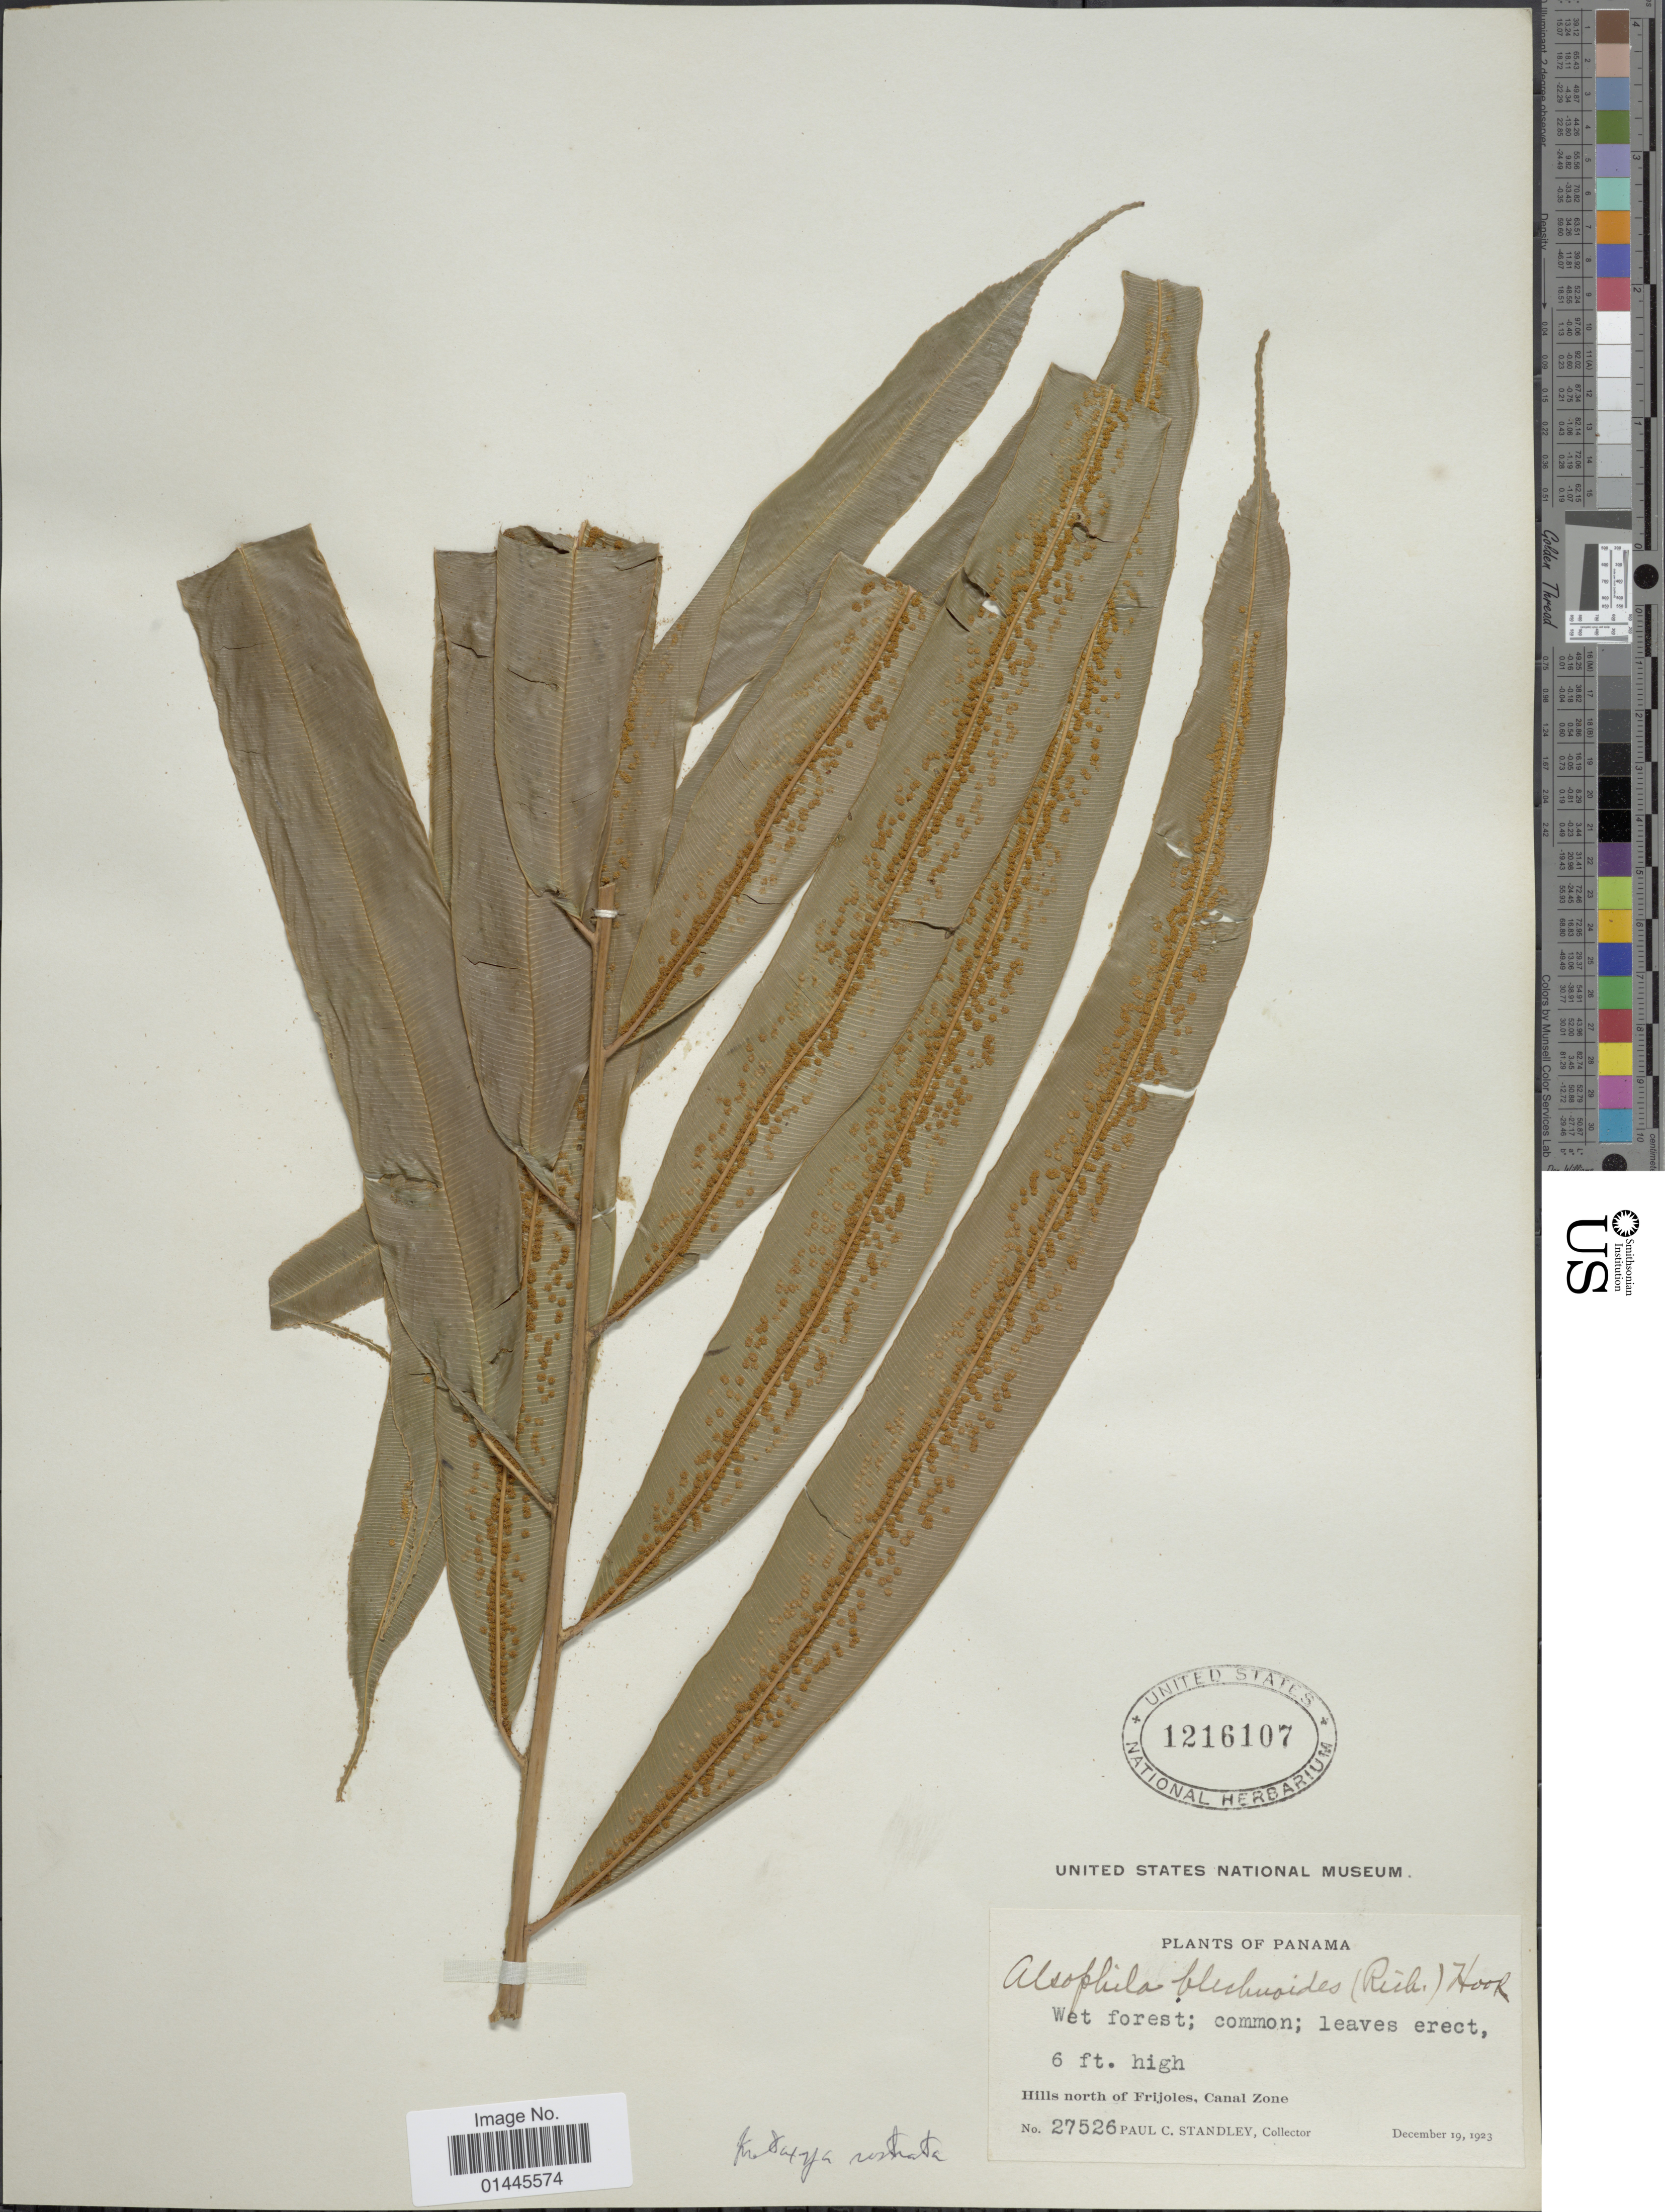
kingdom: Plantae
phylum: Tracheophyta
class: Polypodiopsida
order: Cyatheales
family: Metaxyaceae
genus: Metaxya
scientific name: Metaxya rostrata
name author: (Kunth) C. Presl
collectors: P. C. Standley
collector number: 27526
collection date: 1923-12-19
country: Panama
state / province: Colón / Panamá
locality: Hills north of Frijoles, Canal Zone.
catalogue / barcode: US 1216107